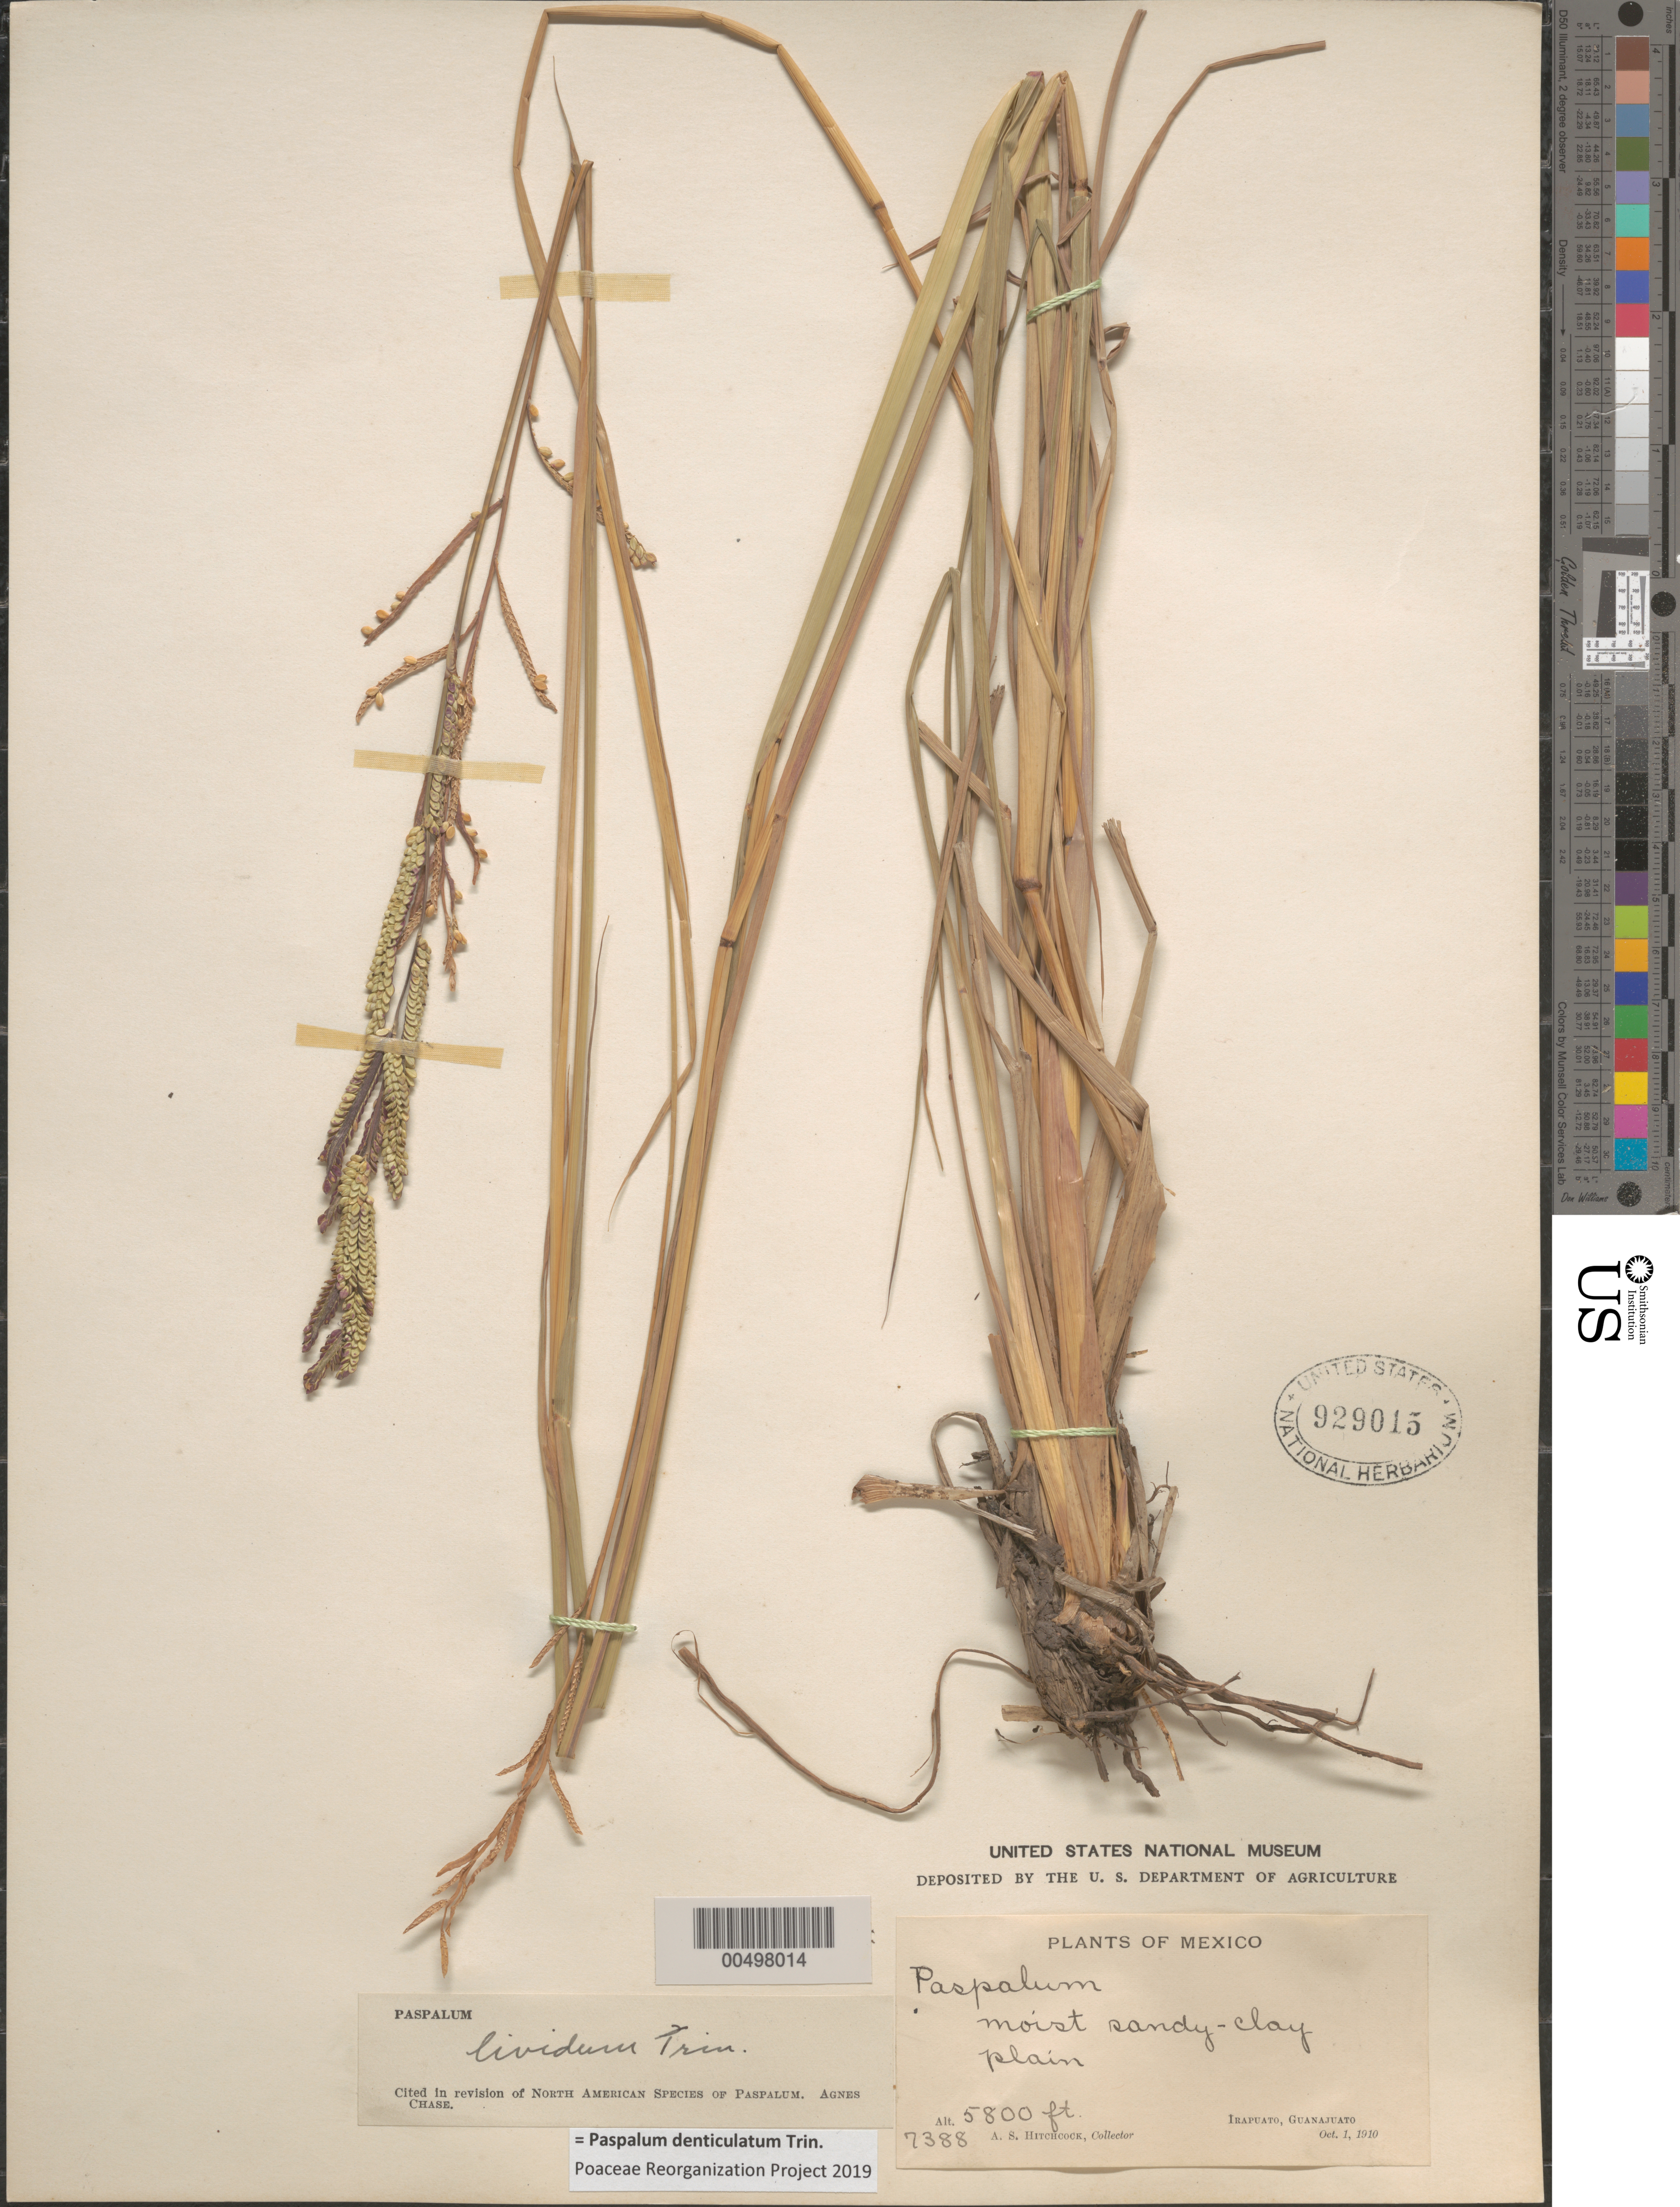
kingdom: Plantae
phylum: Tracheophyta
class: Liliopsida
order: Poales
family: Poaceae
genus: Paspalum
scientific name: Paspalum lividum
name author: Trin. in Schltdl.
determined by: Chase, [M.] Agnes, (US)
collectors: A. S. Hitchcock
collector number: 7388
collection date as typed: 1 Oct 1910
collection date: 1910-10-01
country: Mexico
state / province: Guanajuato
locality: Irapuato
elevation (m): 1768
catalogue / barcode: US 929015